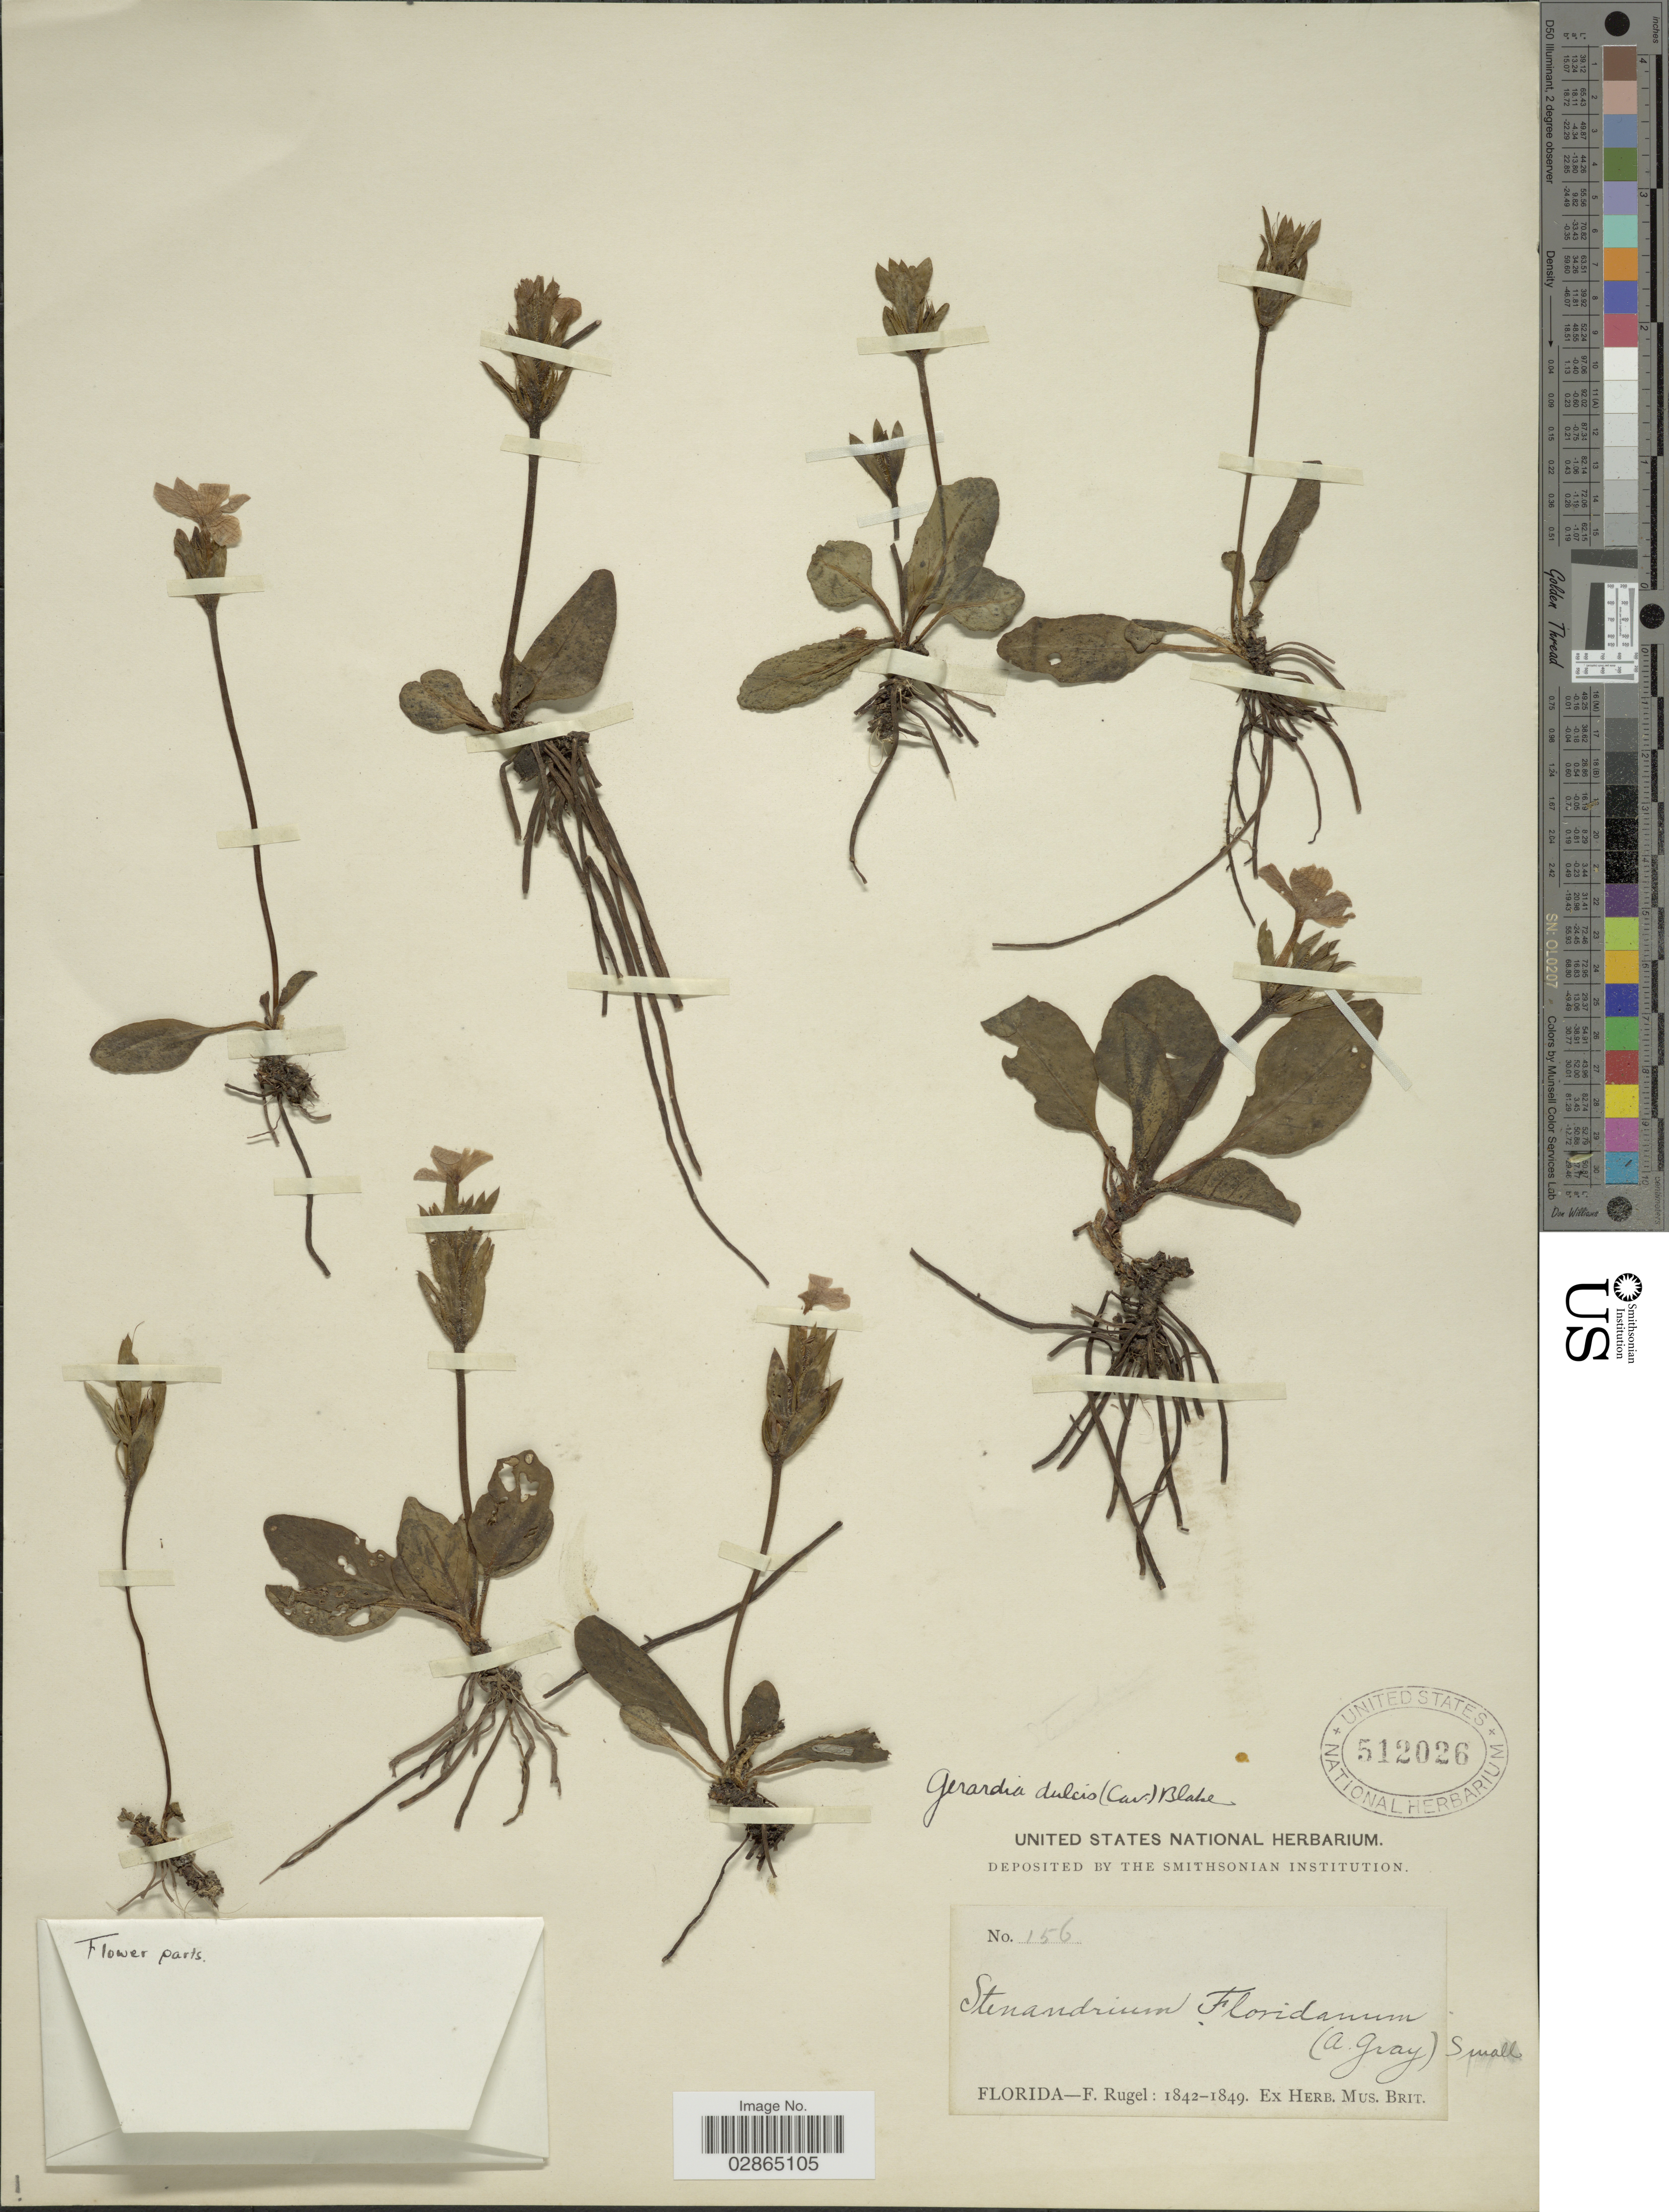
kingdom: Plantae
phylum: Tracheophyta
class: Magnoliopsida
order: Lamiales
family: Acanthaceae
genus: Stenandrium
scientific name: Stenandrium floridanum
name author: (A. Gray) Small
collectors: F. Rugel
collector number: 156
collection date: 1842/1849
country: United States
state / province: Florida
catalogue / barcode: US 512026